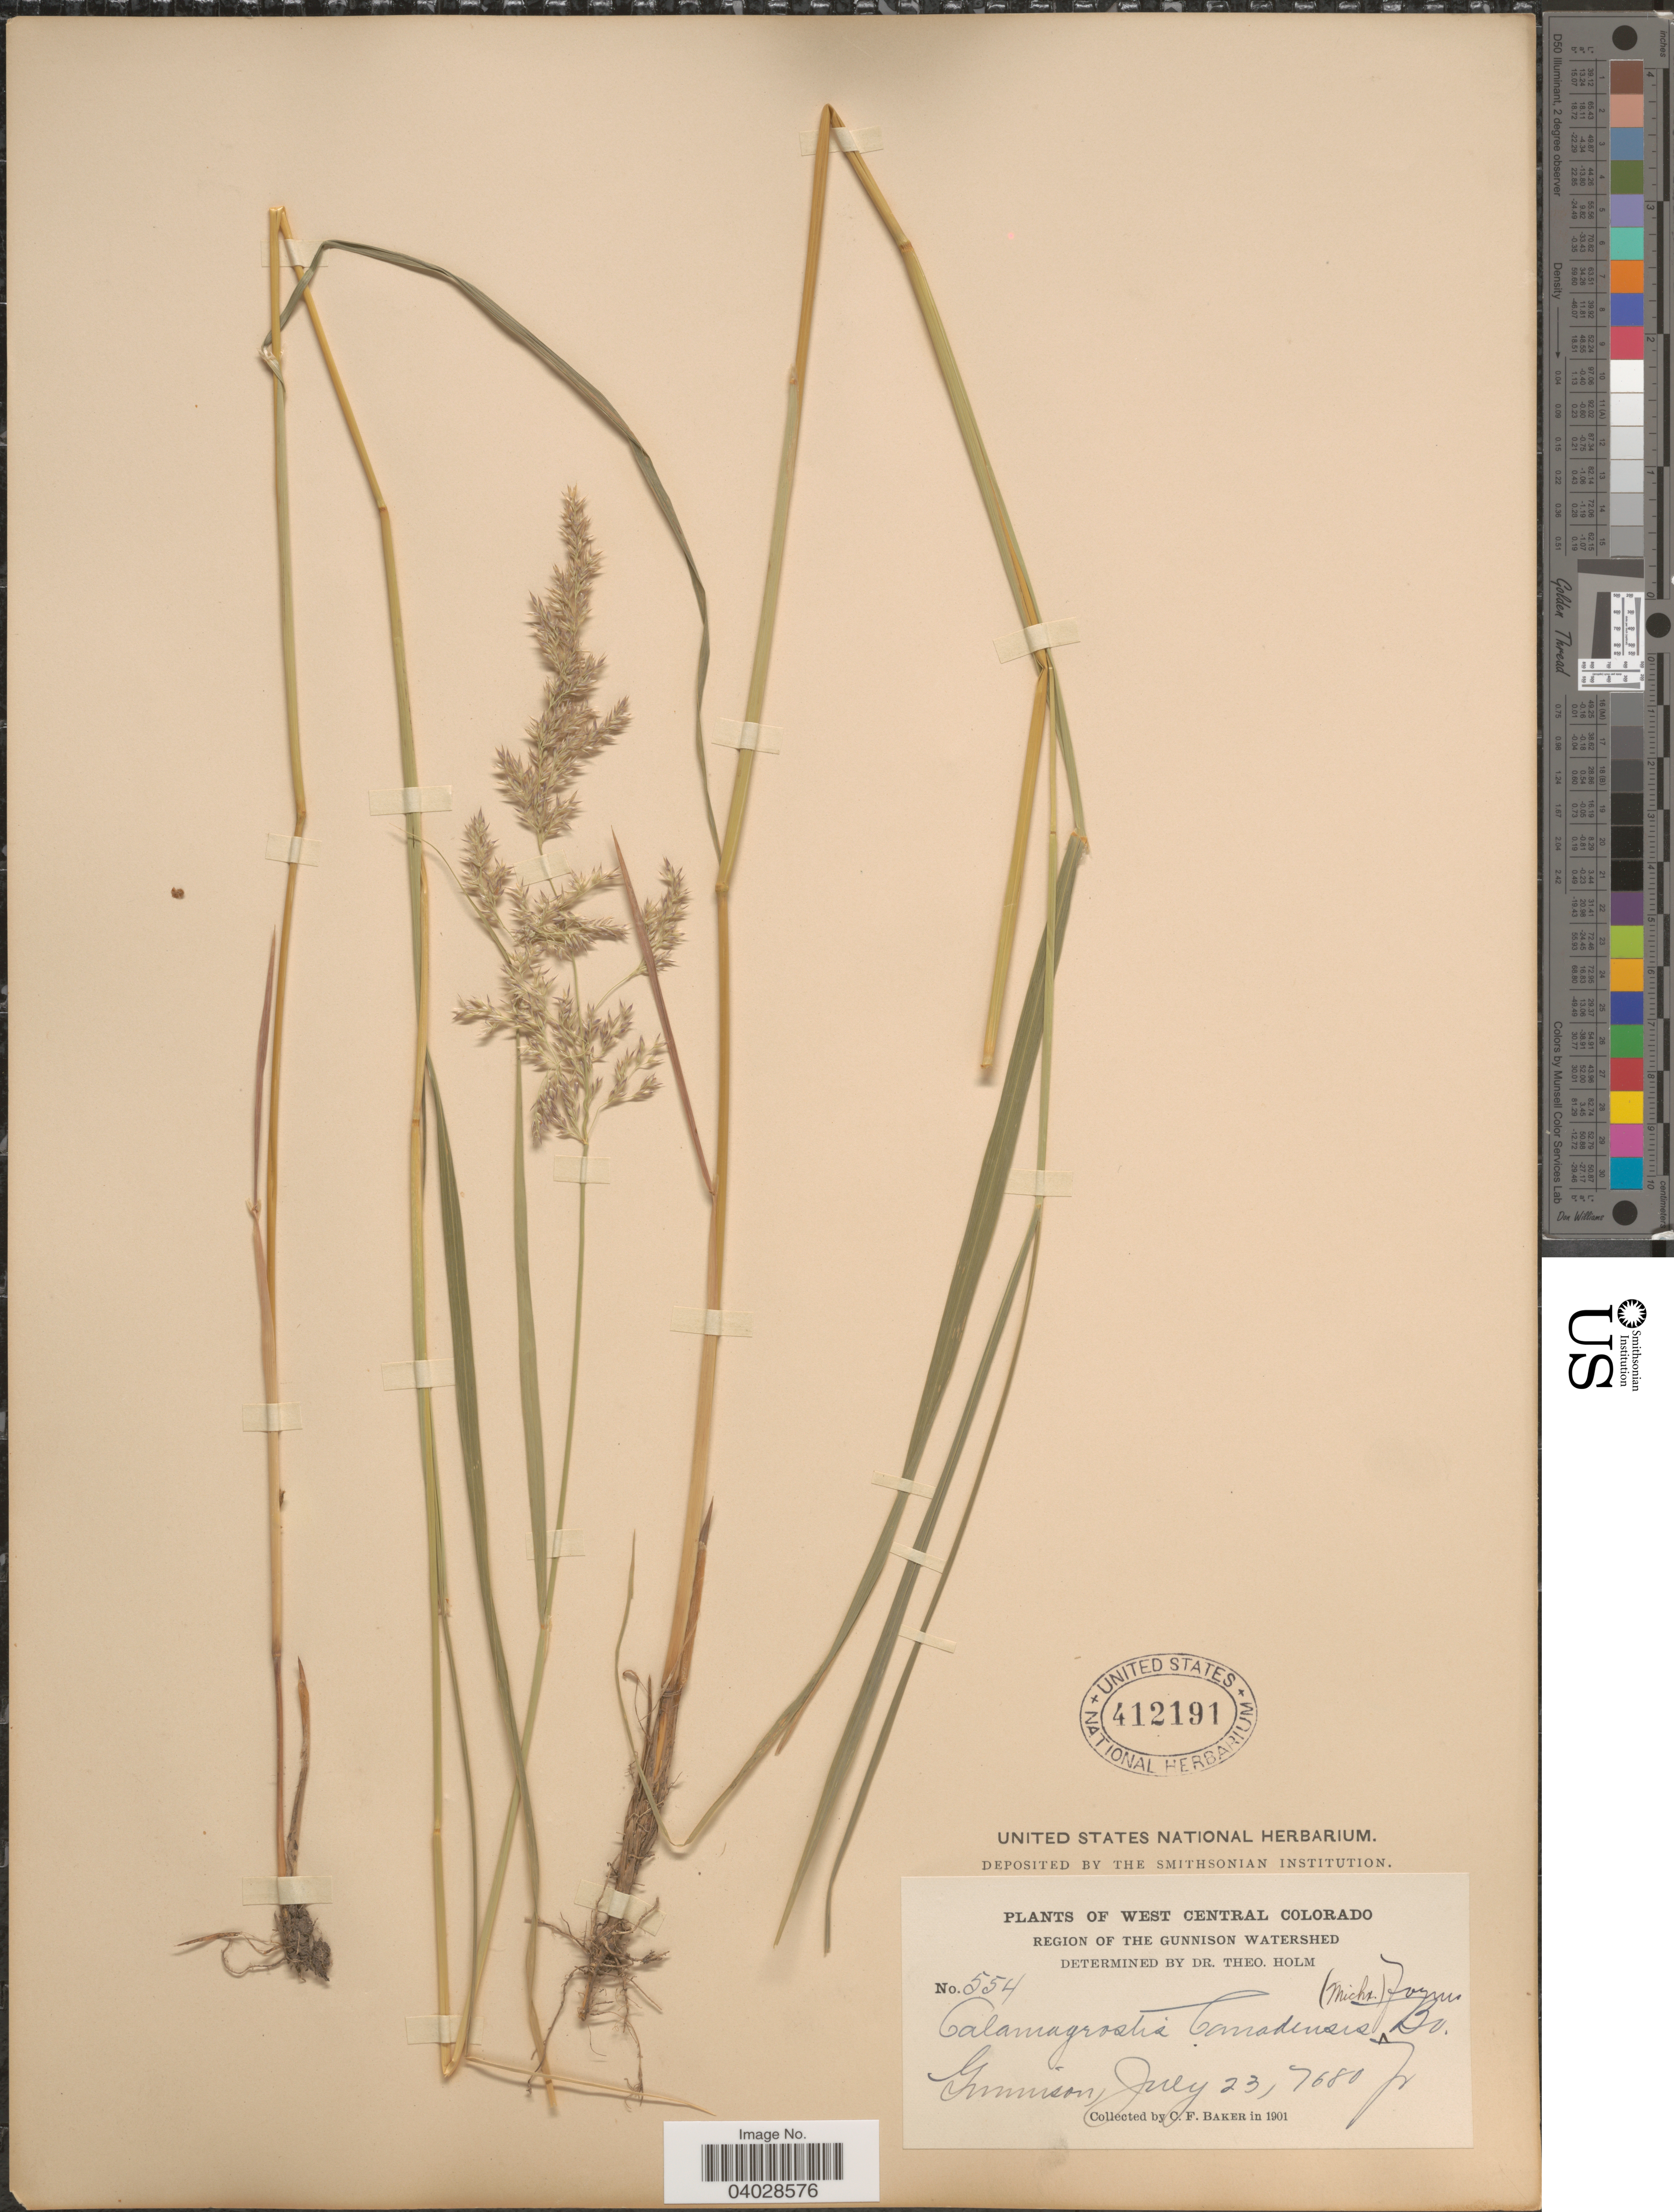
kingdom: Plantae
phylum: Tracheophyta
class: Liliopsida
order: Poales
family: Poaceae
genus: Calamagrostis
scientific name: Calamagrostis canadensis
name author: (Michx.) P. Beauv.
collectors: C. F. Baker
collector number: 554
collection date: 1901-07-23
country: United States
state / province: Colorado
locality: West Central Colorado. Region of the Gunnison Watershed. Gunnison.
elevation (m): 2341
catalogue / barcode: US 412191